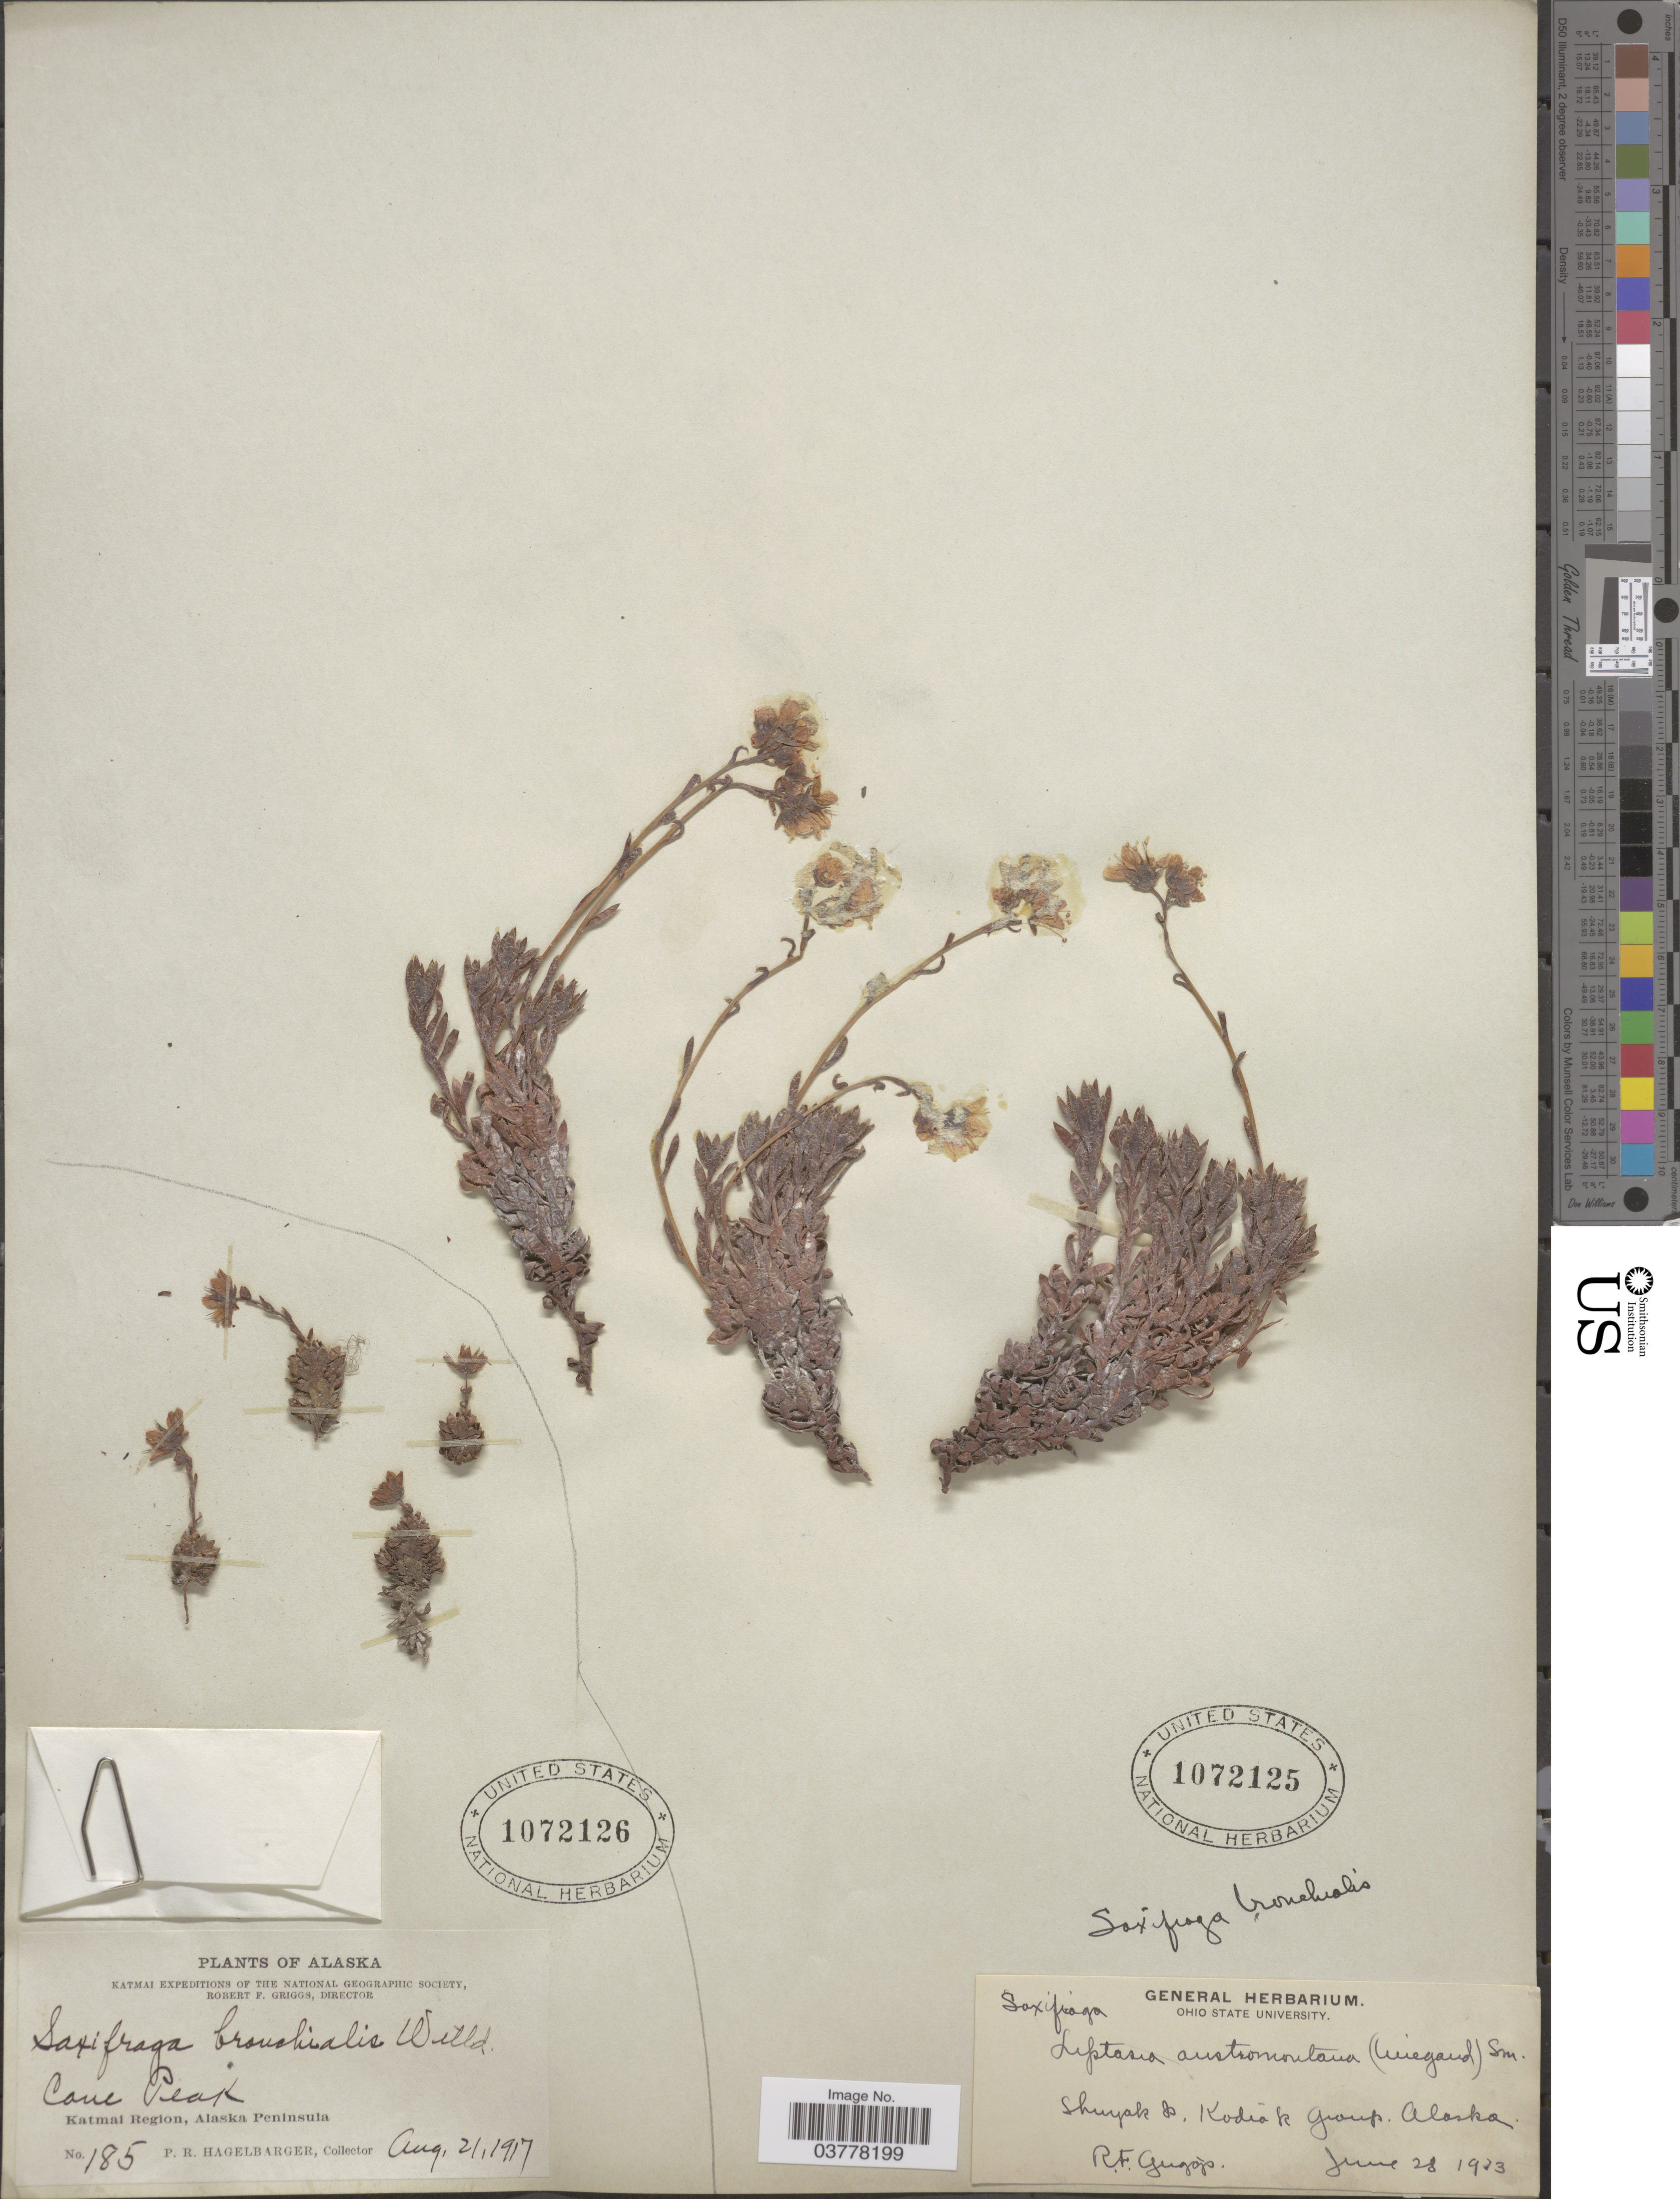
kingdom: Plantae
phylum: Tracheophyta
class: Magnoliopsida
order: Saxifragales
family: Saxifragaceae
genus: Saxifraga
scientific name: Saxifraga bronchialis subsp. funstonii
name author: (Small) Hultén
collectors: P. Hagelbarger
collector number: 185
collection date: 1917-08-21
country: United States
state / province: Alaska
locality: Cone Peak. Katmai Region, Alaska Peninsula.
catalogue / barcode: US 1072126